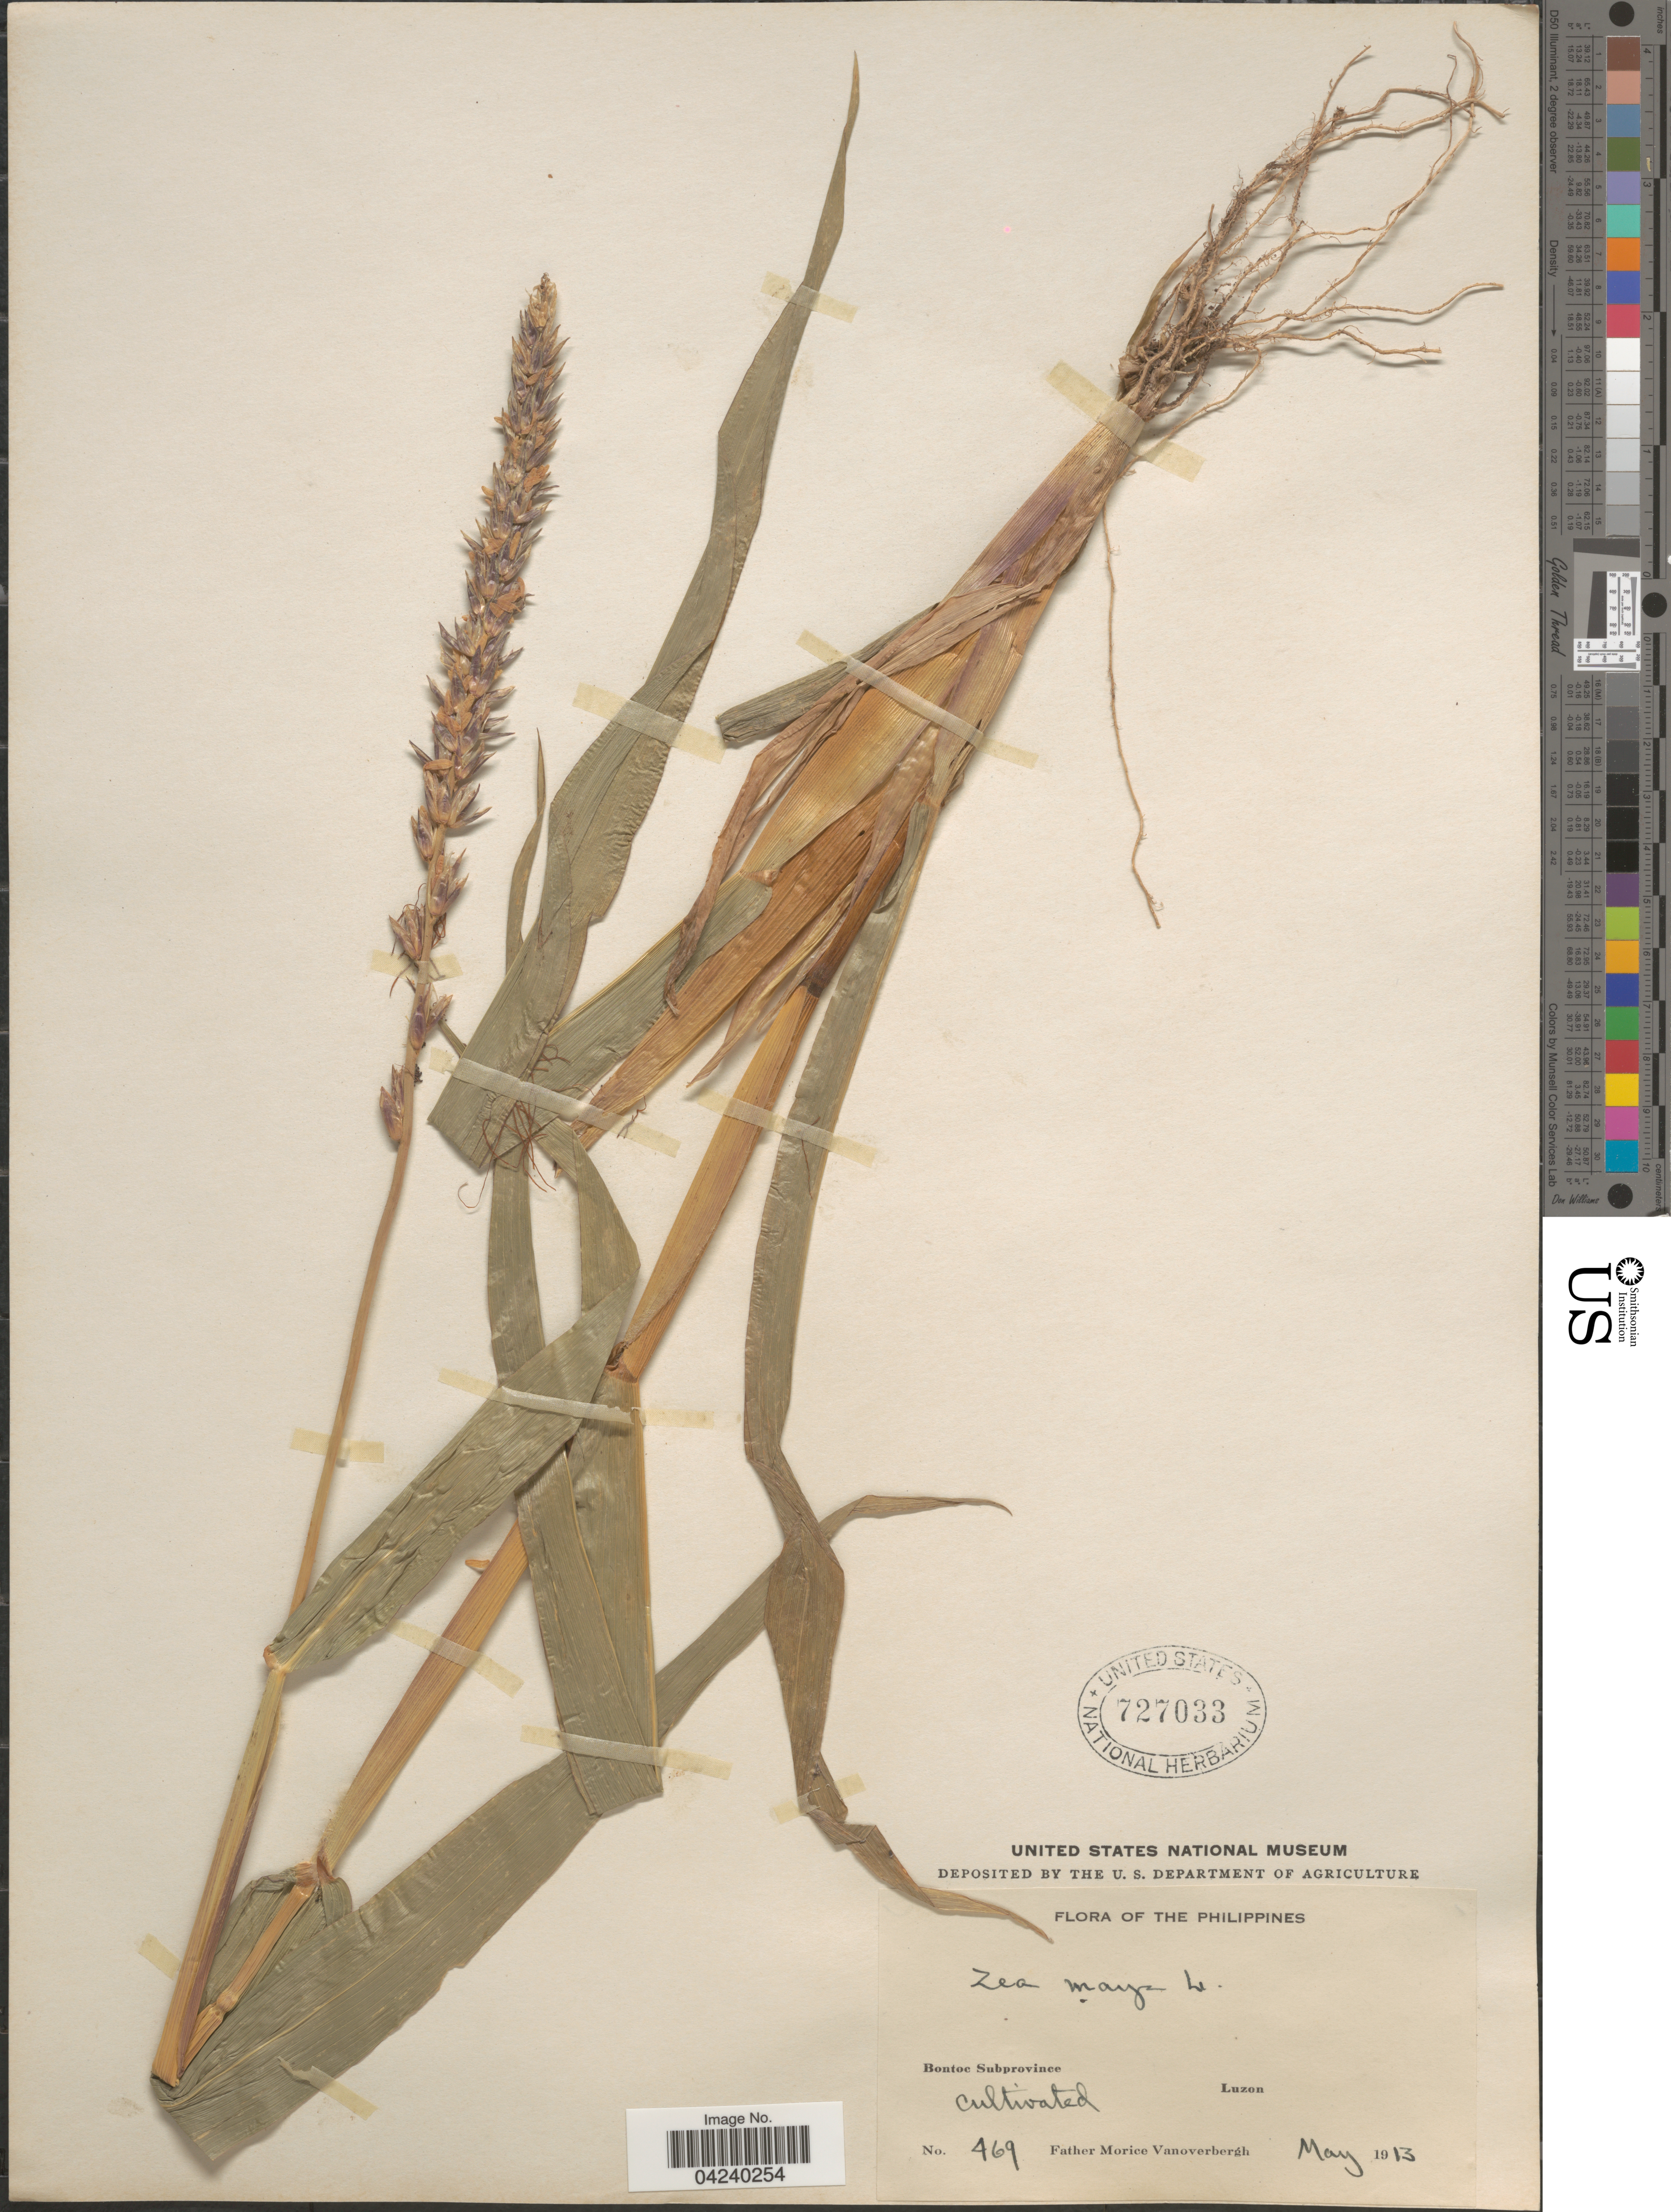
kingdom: Plantae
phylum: Tracheophyta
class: Liliopsida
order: Poales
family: Poaceae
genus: Zea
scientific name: Zea mays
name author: L.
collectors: F. Vanoverbergh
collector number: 469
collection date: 1913-05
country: Philippines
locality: Bontoe Subprovince. Luzon.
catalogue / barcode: US 727033